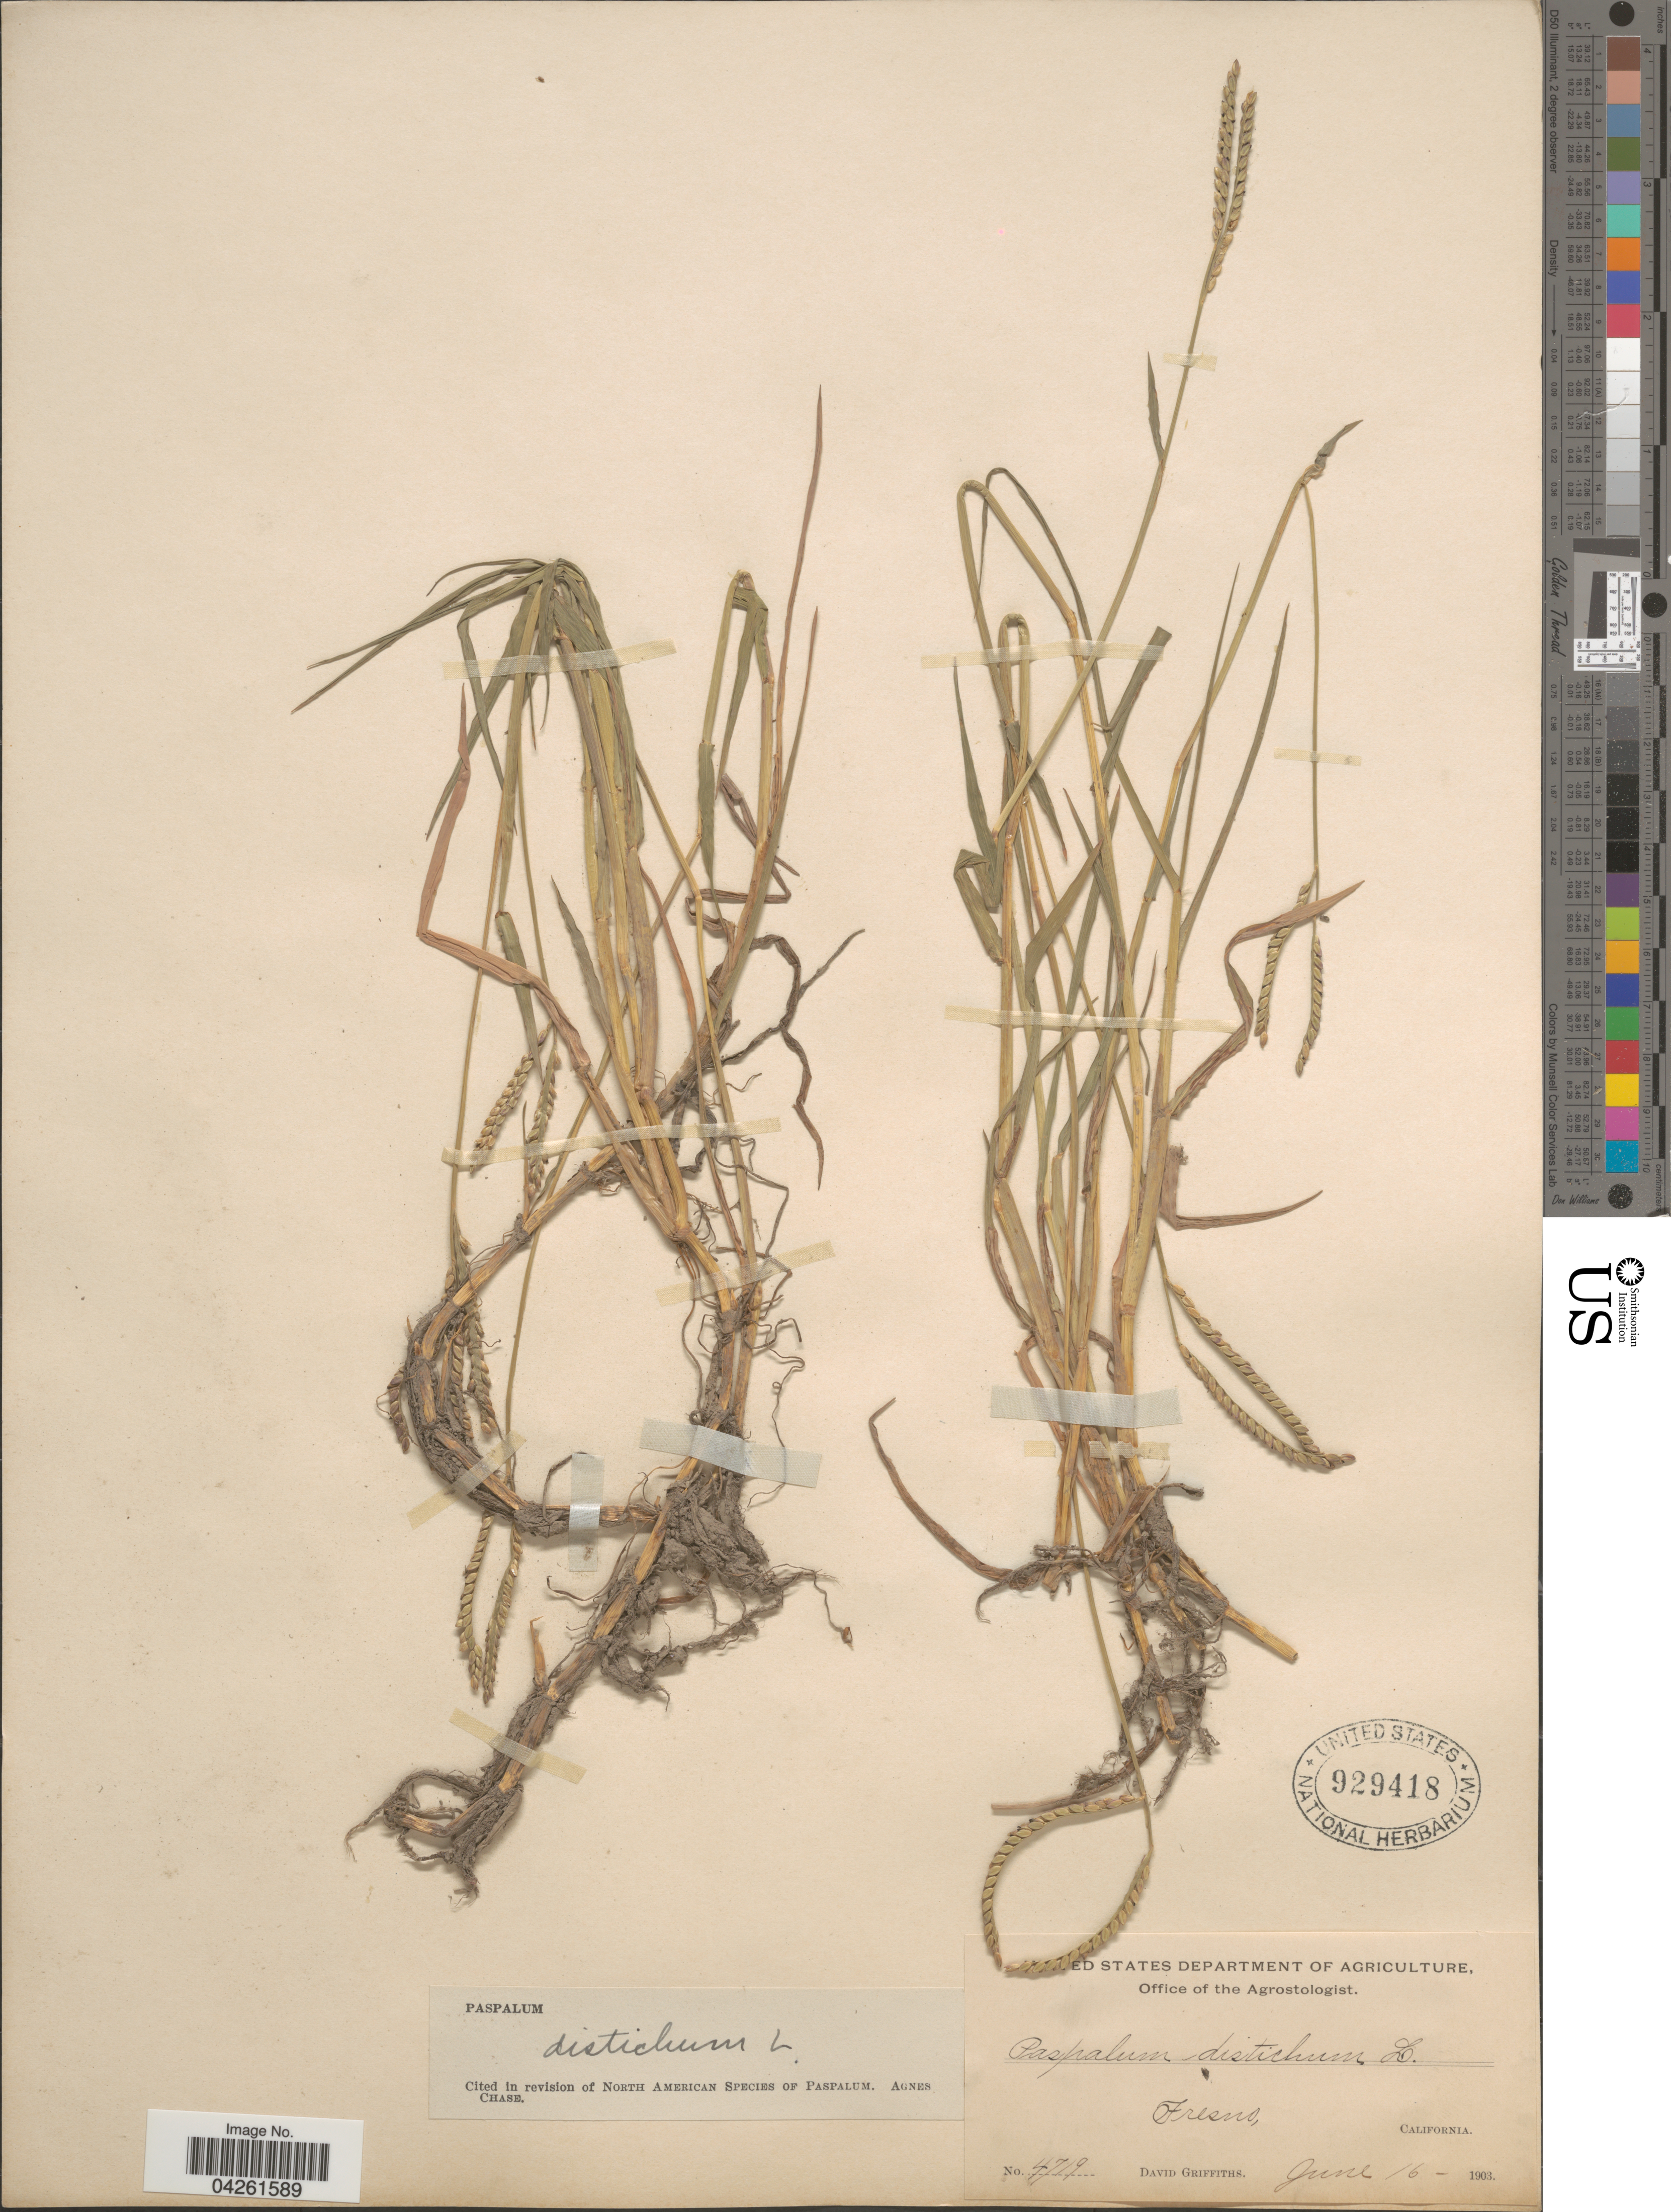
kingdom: Plantae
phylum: Tracheophyta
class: Liliopsida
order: Poales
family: Poaceae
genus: Paspalum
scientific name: Paspalum distichum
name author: L.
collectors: D. Griffiths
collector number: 4719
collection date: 1903-06-16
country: United States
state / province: California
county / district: Fresno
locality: Fresno.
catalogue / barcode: US 929418